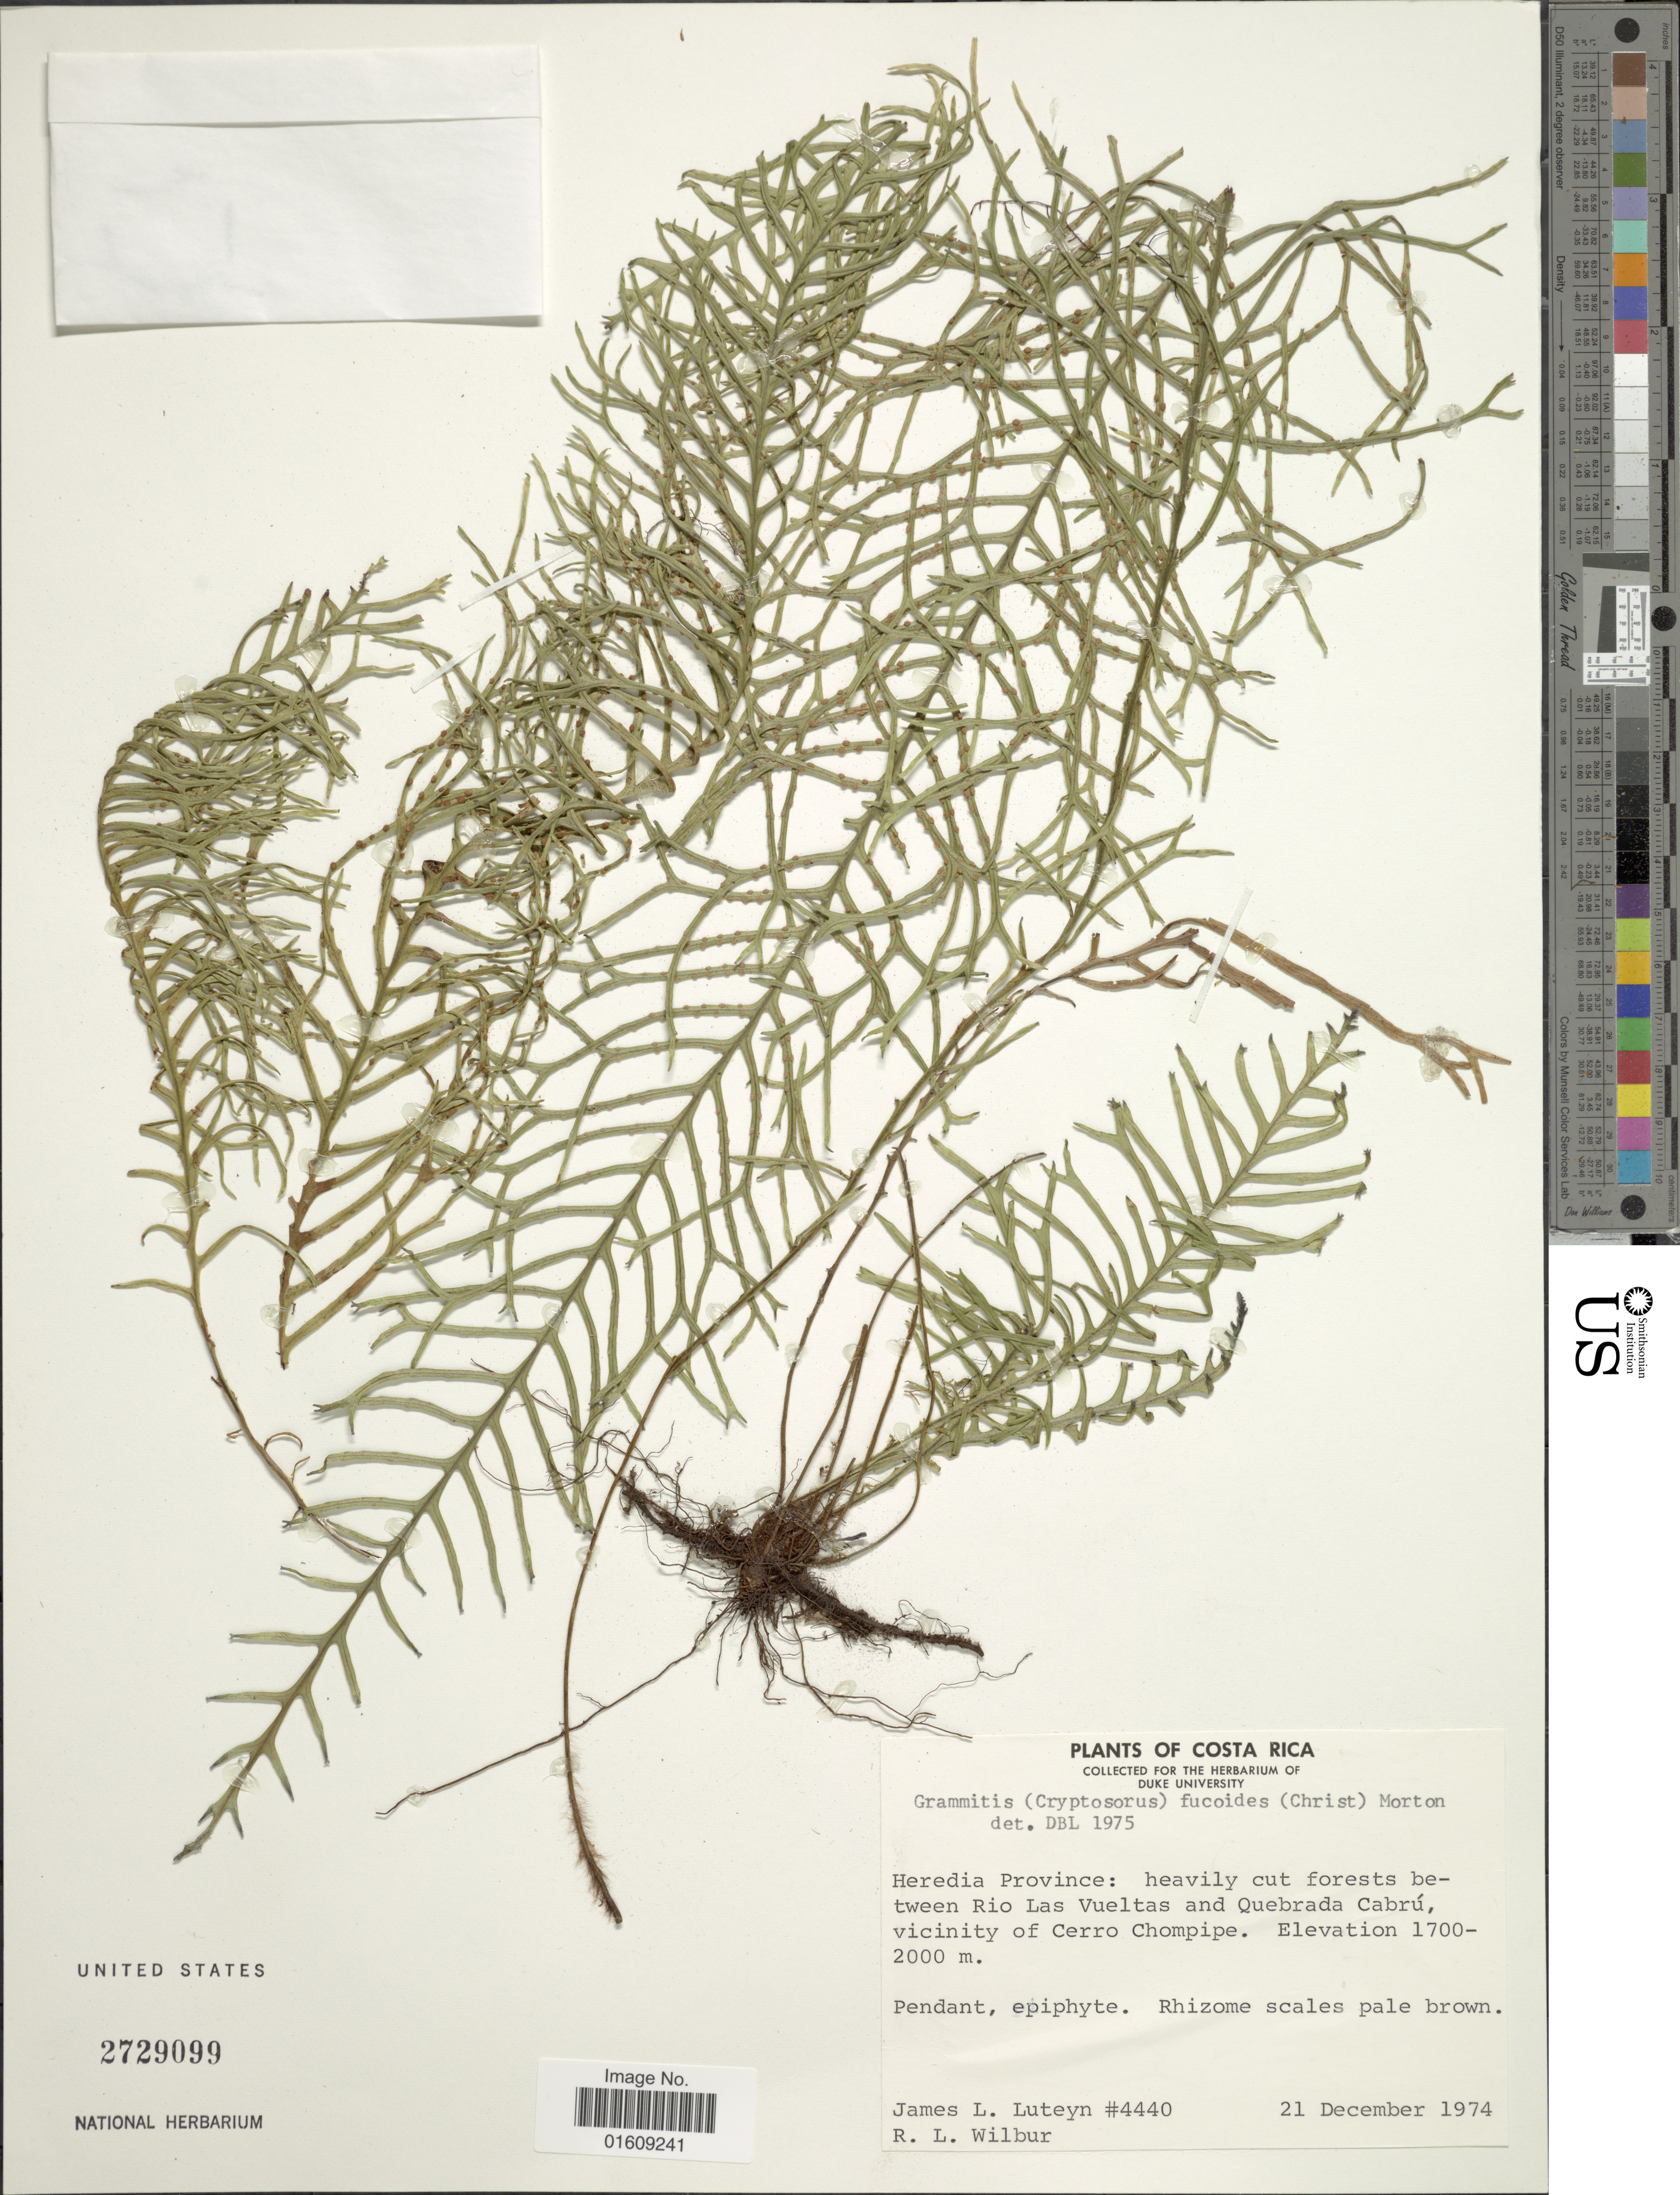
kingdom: Plantae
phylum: Tracheophyta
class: Polypodiopsida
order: Polypodiales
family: Polypodiaceae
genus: Ceradenia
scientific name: Ceradenia fucoides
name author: (Christ) L.E. Bishop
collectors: J. L. Luteyn & R. L. Wilbur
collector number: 4440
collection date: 1974-12-21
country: Costa Rica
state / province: Heredia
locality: Costa Rica, Heredia Province: between Rio La Vueltas and Quebrada Cabrú, vicinity of Cerro Chompipe.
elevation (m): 1700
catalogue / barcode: US 2729099